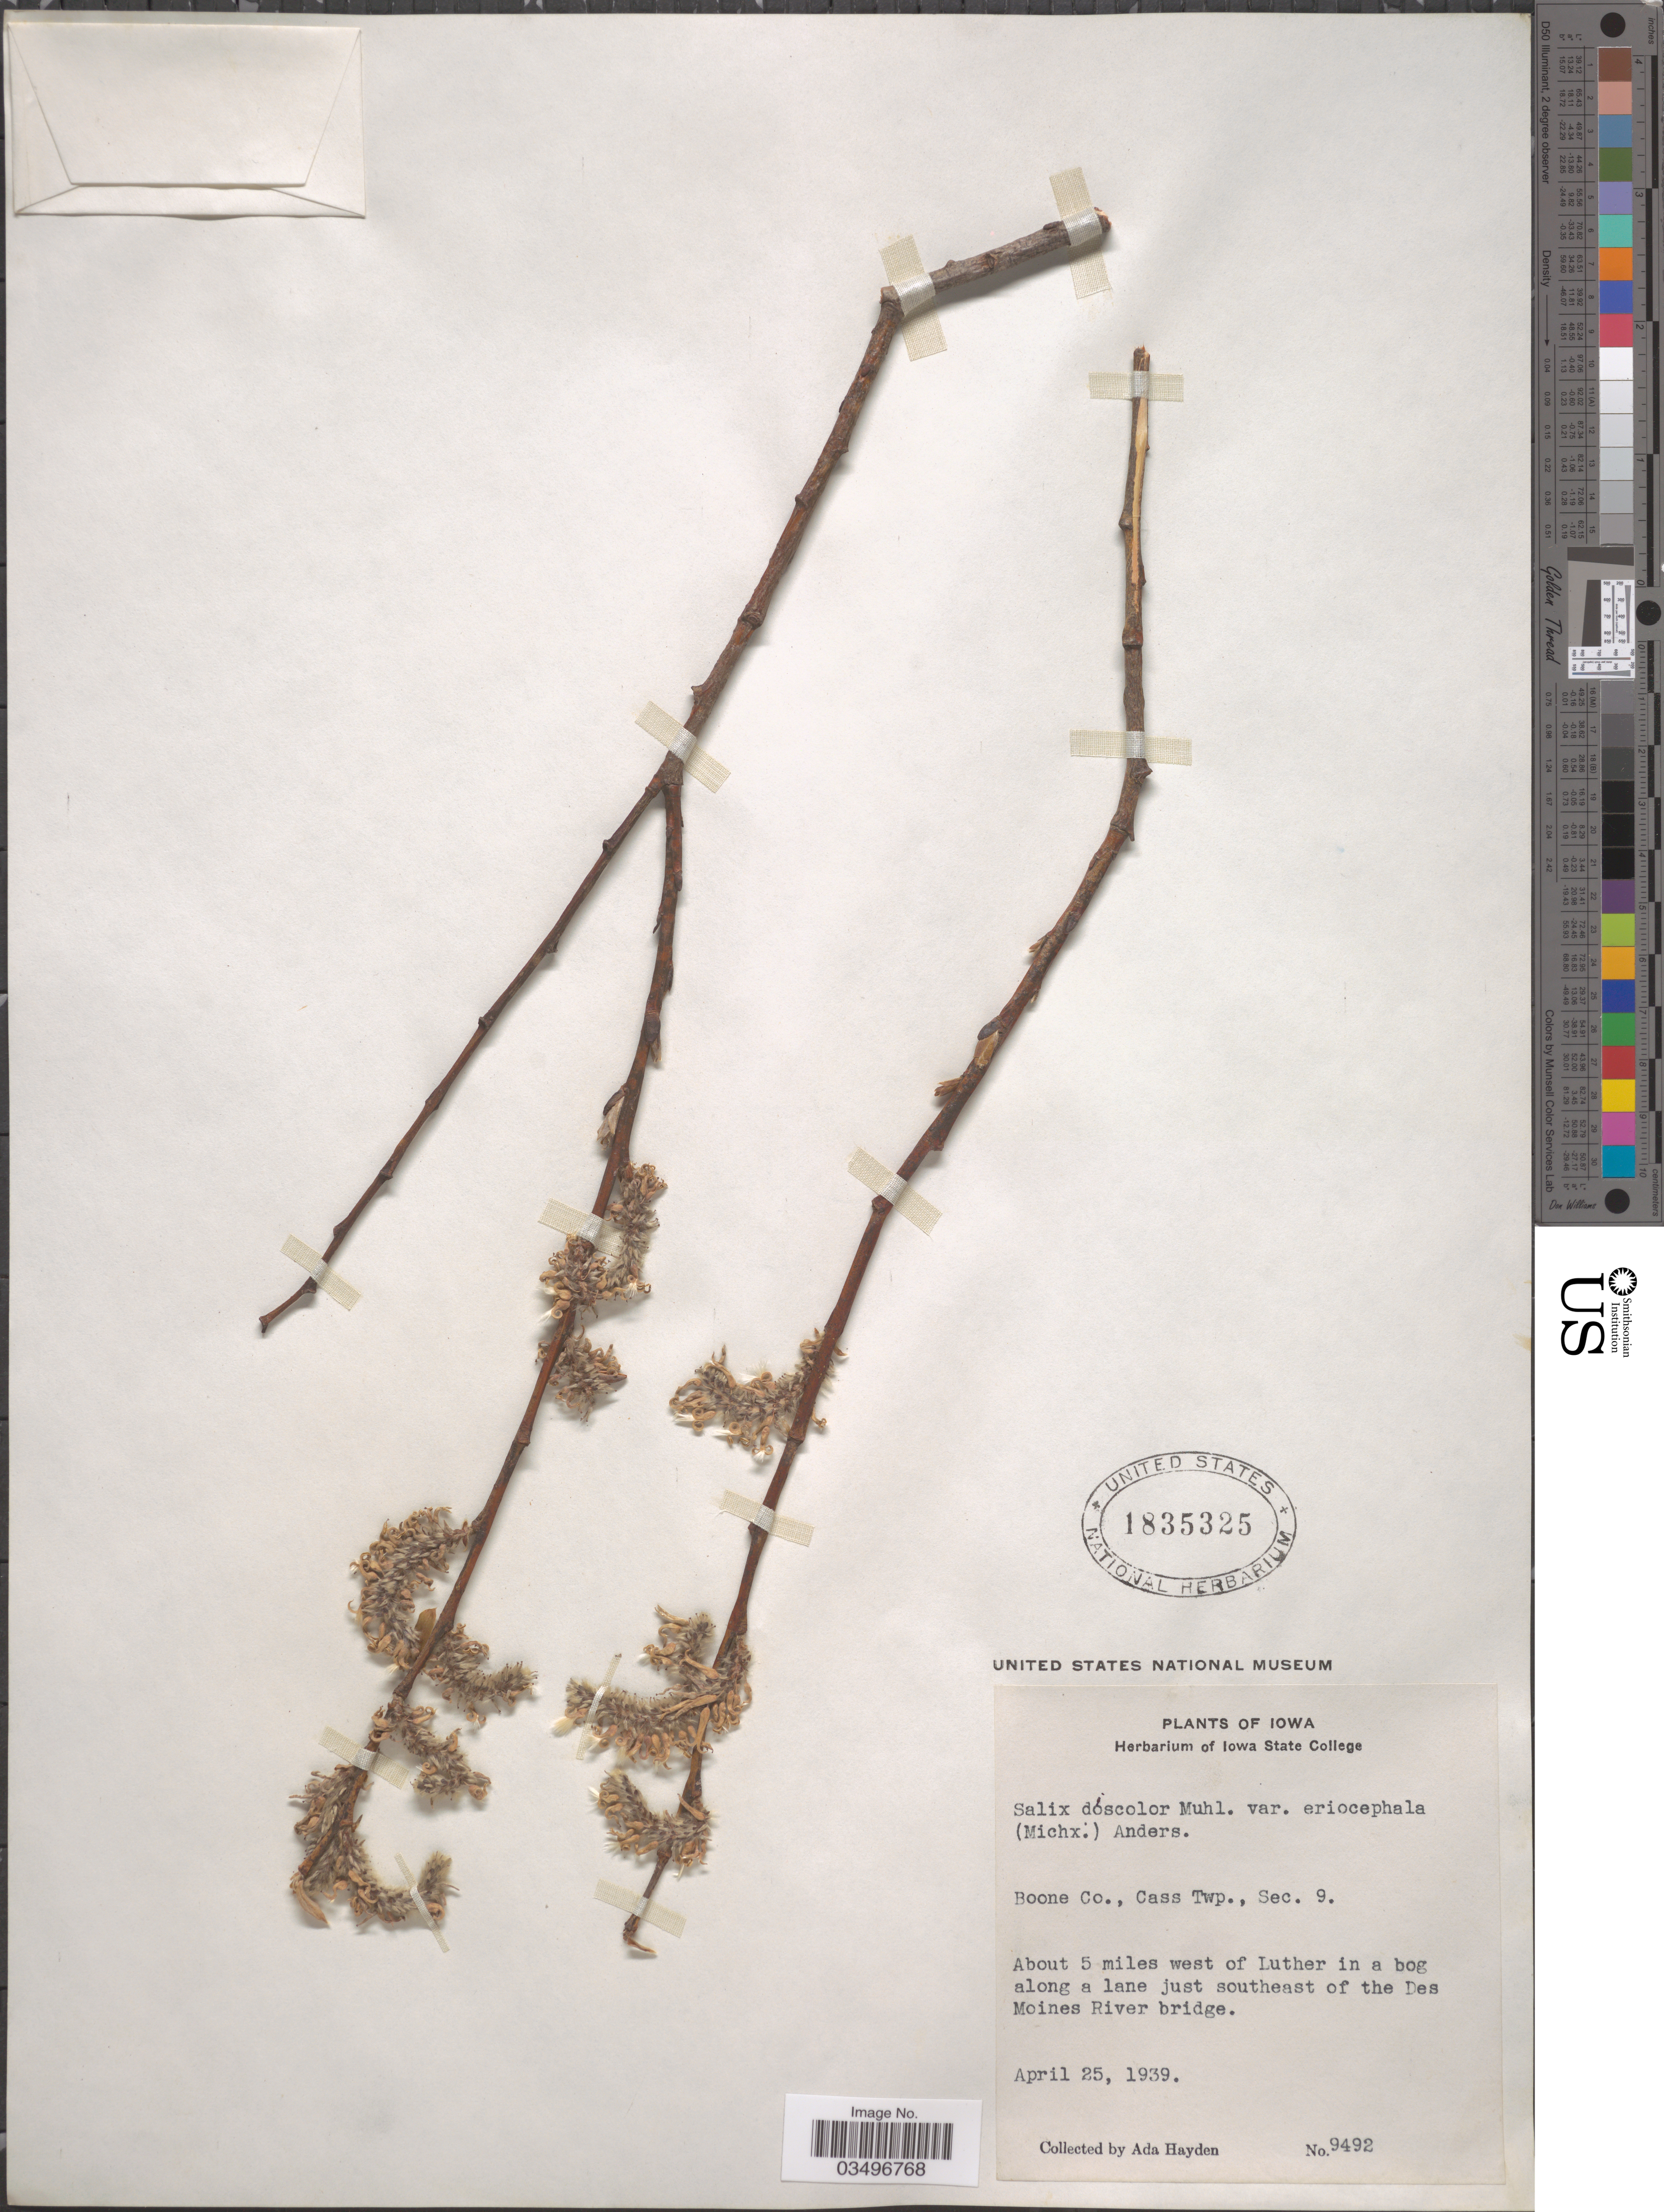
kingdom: Plantae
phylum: Tracheophyta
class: Magnoliopsida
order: Malpighiales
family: Salicaceae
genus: Salix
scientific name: Salix discolor var. eriocephala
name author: (Michx.) Andersson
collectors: Ada Hayden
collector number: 9492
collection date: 1939-04-25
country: United States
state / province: Iowa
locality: Boone Co., Cass Twp., Sec. 9. About 5 miles west of Luther in a bog along a lane just southeast of the Des Moines River bridge.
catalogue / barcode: US 1835325